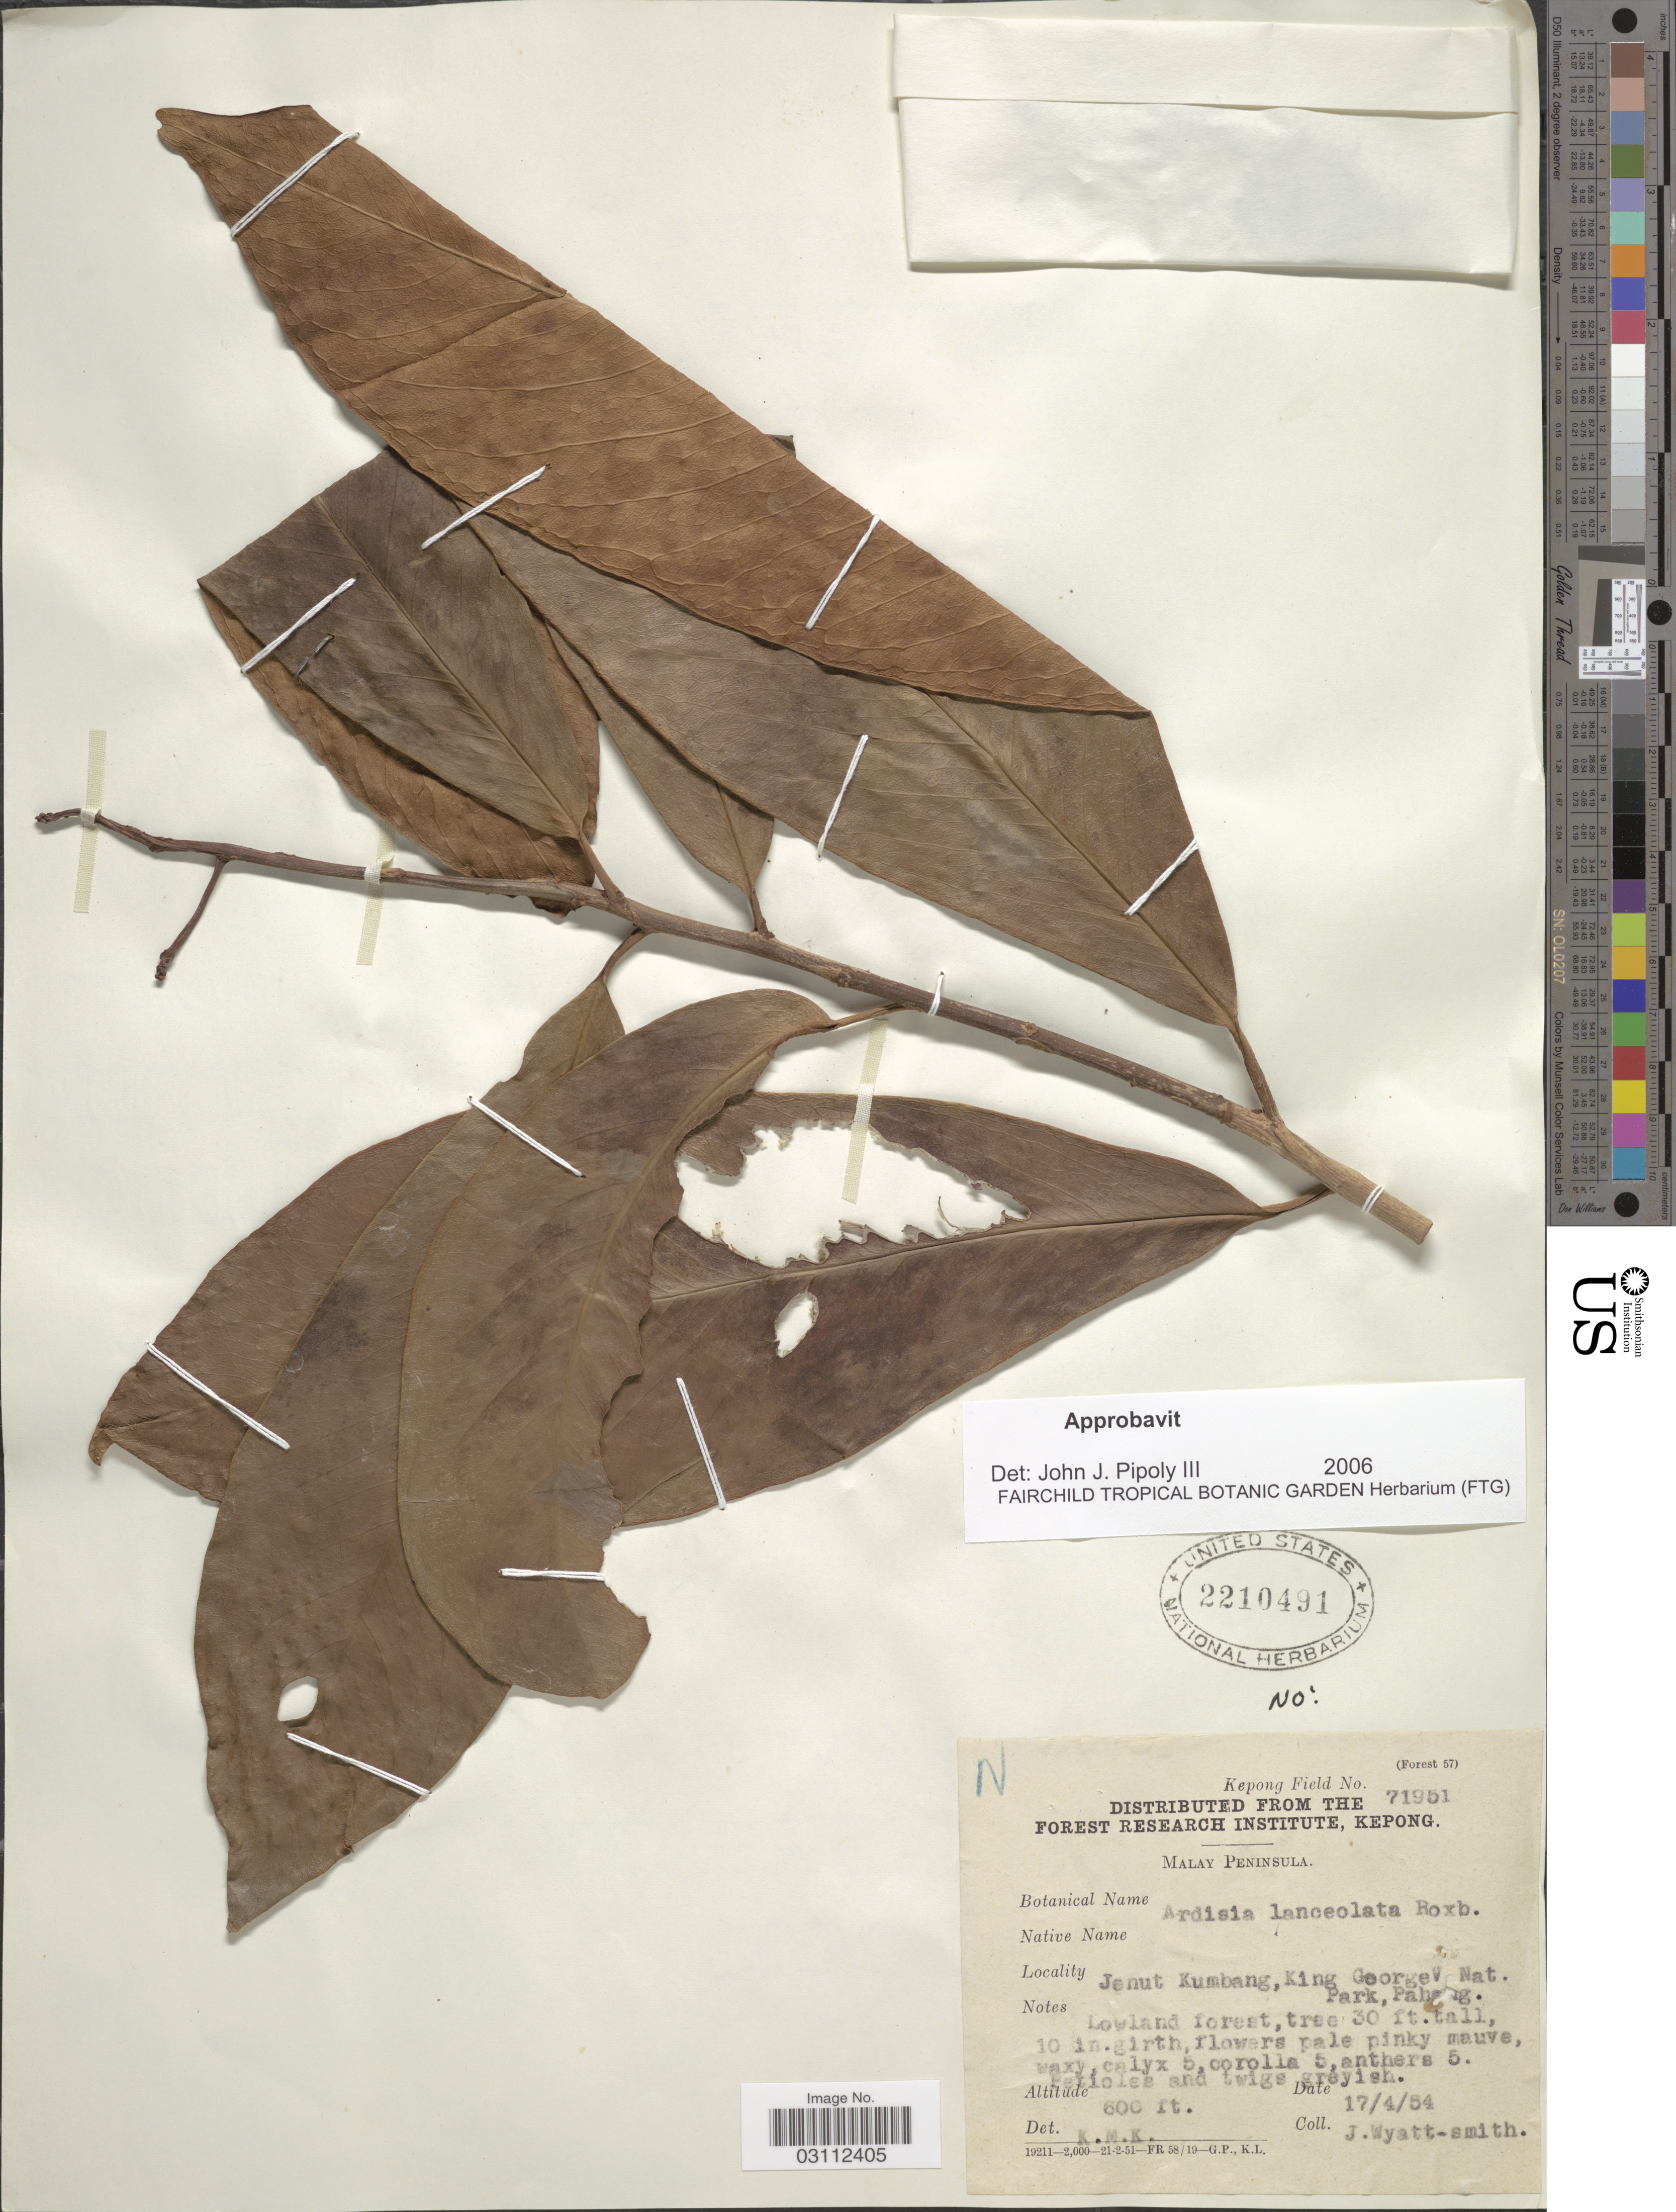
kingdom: Plantae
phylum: Tracheophyta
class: Magnoliopsida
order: Ericales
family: Primulaceae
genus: Ardisia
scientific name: Ardisia lanceolata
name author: Roxb.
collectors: J. Wyatt-Smith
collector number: Kepong Field 71951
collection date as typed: Transcribed d/m/y: 17/4/54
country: Malaysia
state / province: Pahang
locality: Malay Peninsula. Jenut Kumbang, King George V Nat. Park, Pahang.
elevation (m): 183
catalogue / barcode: US 2210491